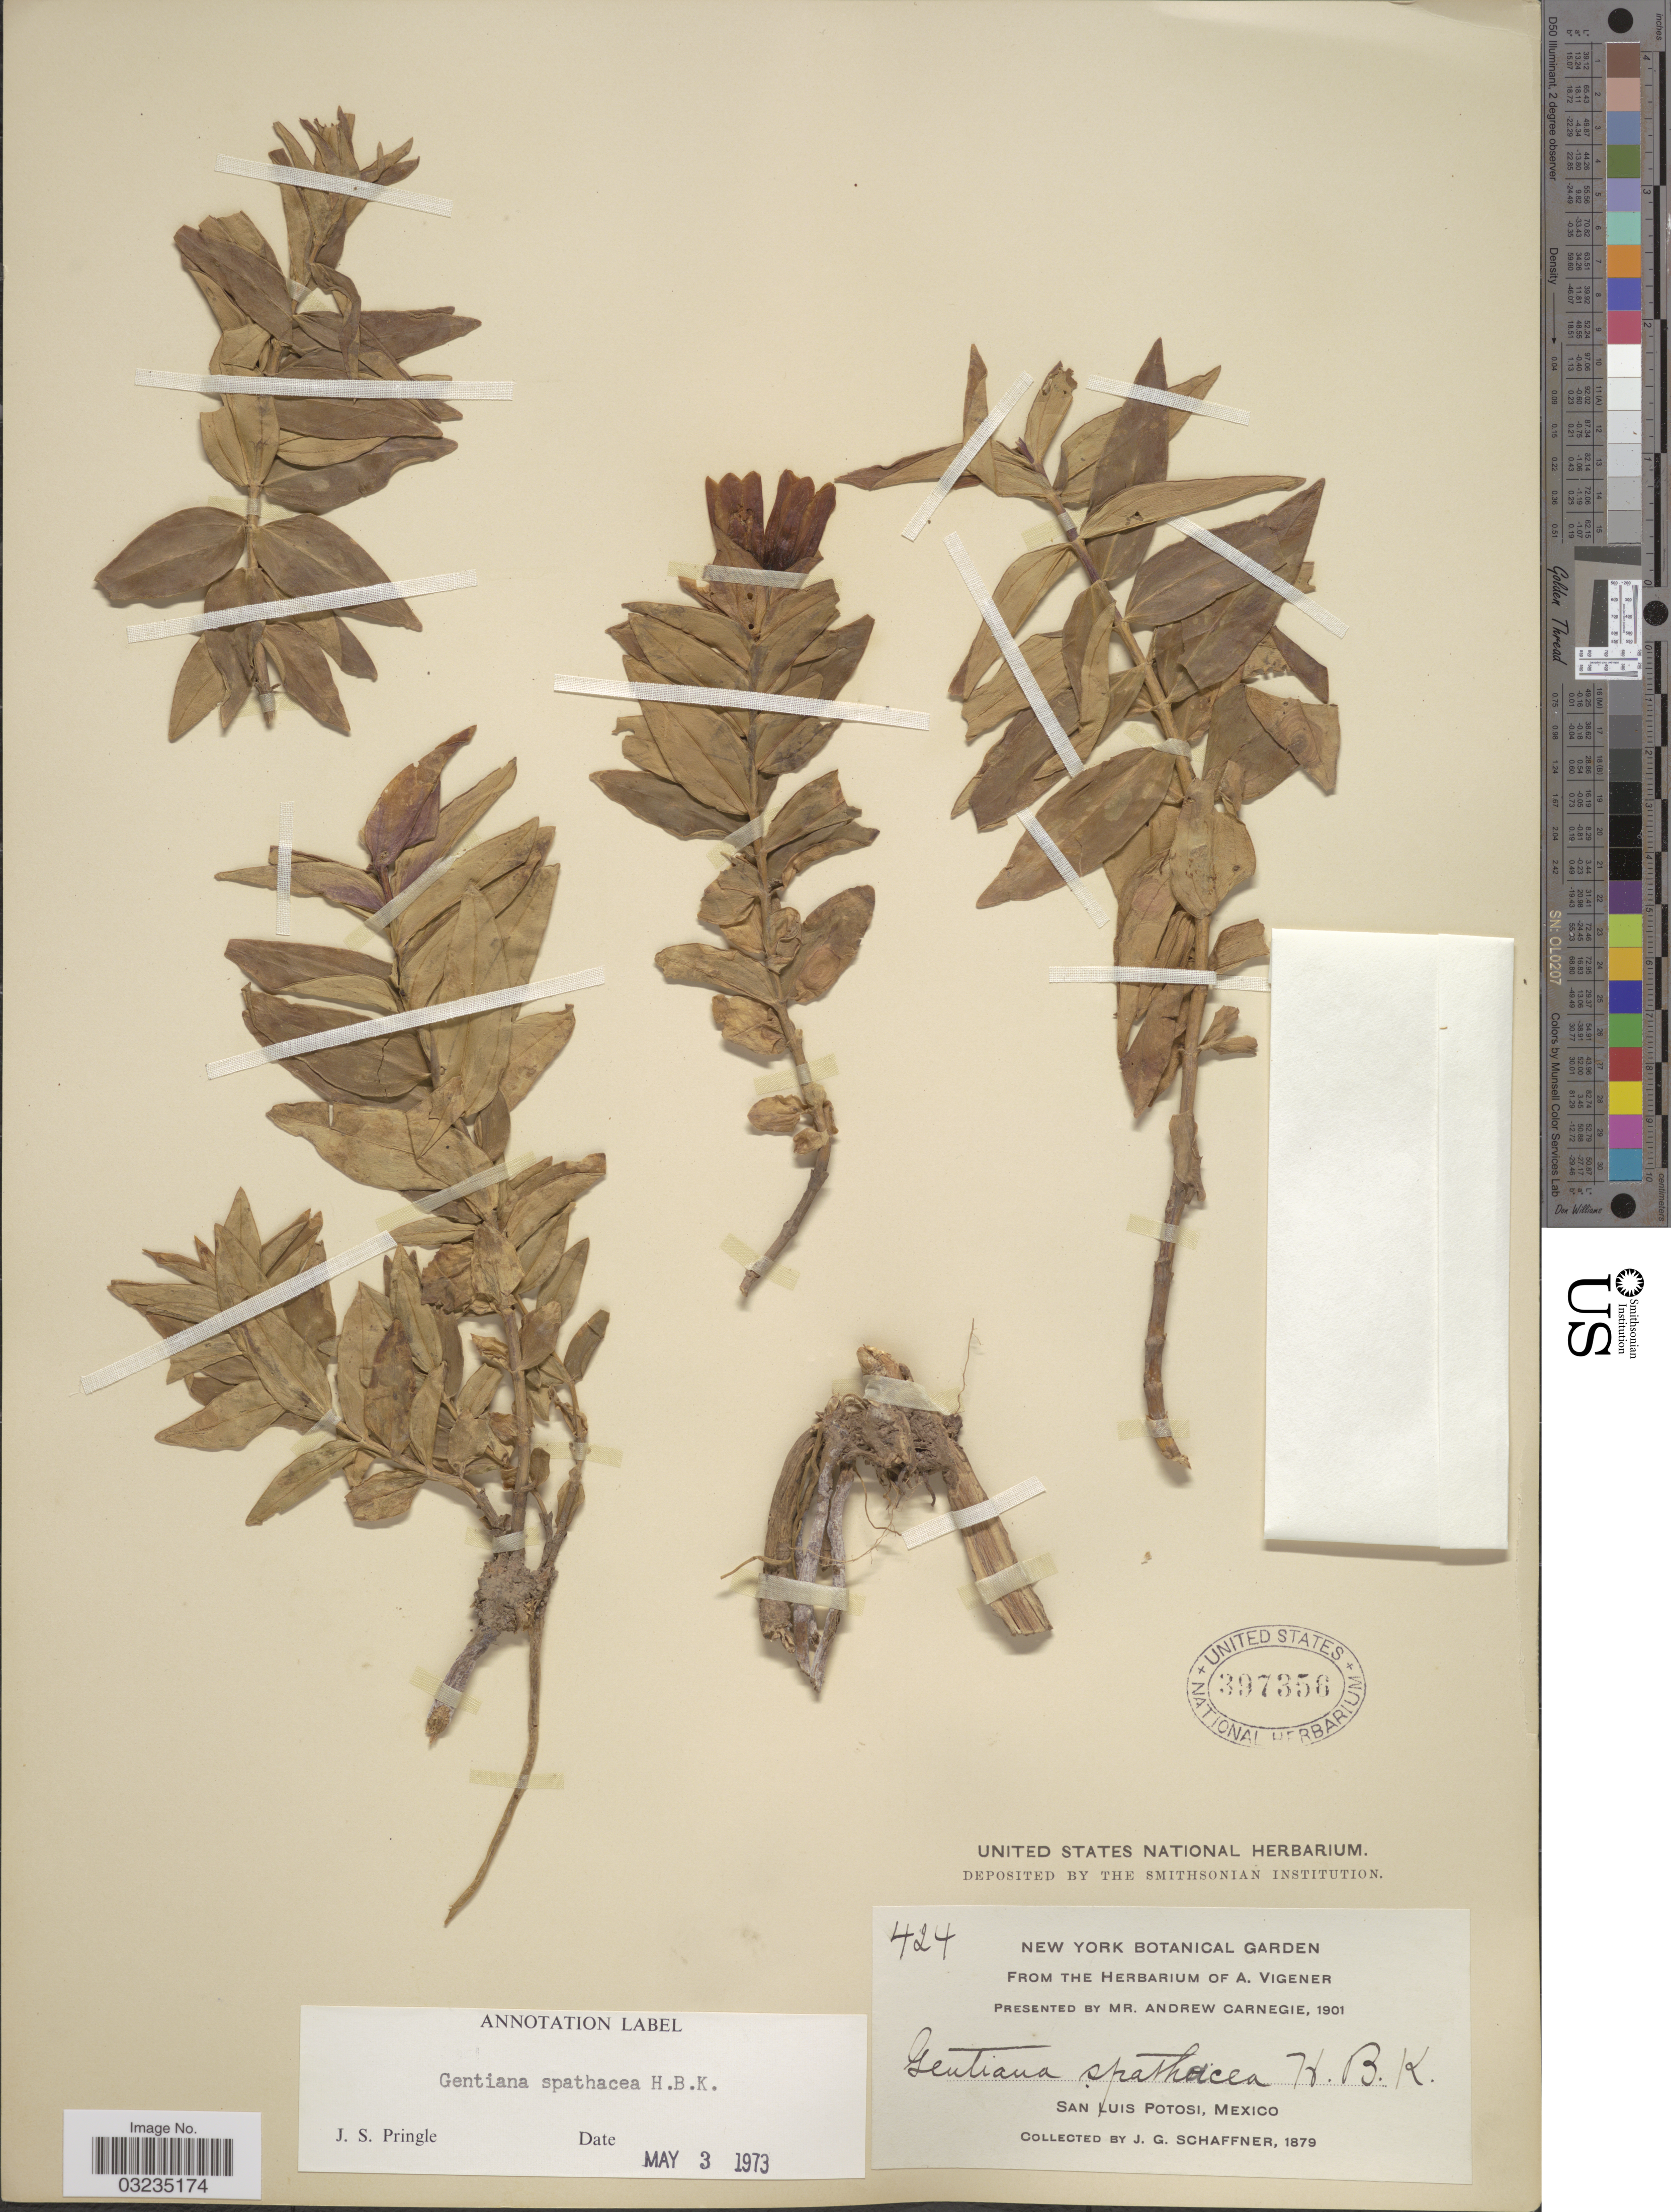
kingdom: Plantae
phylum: Tracheophyta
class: Magnoliopsida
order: Gentianales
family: Gentianaceae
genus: Gentiana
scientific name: Gentiana spathacea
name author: Kunth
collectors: J. G. Schaffner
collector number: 424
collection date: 1879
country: Mexico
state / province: San Luis Potosí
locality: San Luis Potosi.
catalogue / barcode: US 397356